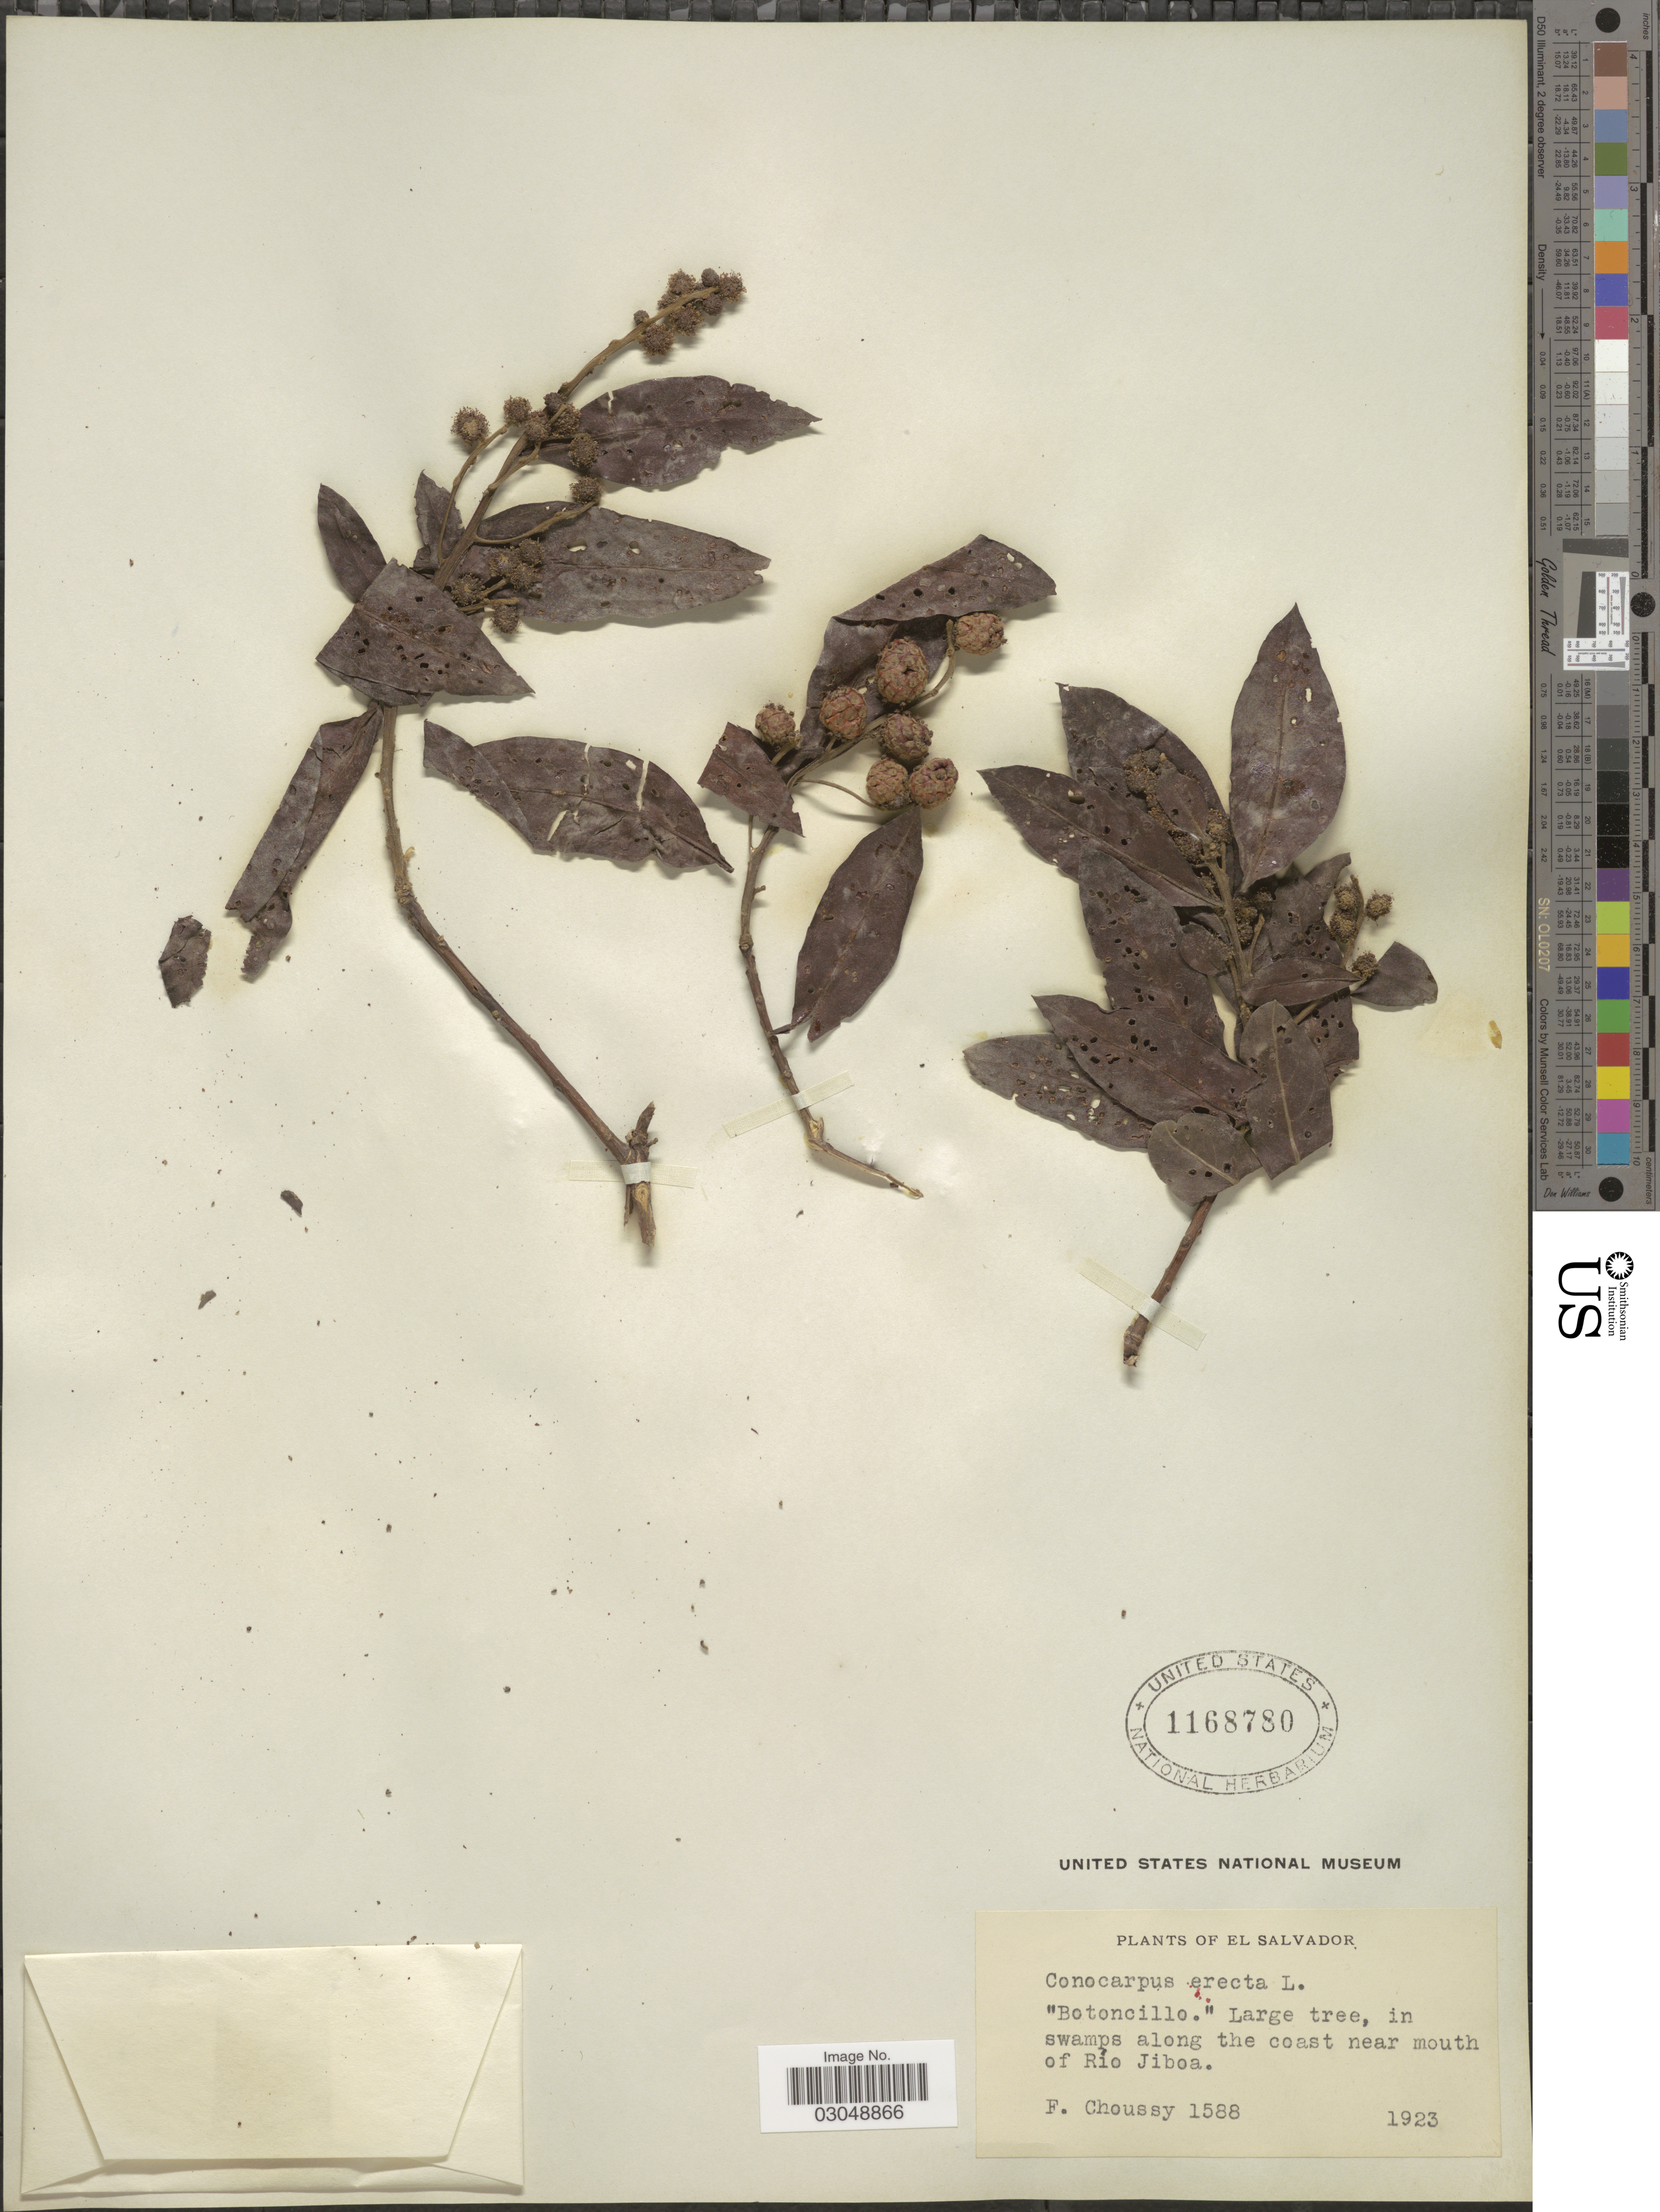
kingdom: Plantae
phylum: Tracheophyta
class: Magnoliopsida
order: Myrtales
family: Combretaceae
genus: Conocarpus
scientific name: Conocarpus erectus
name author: L.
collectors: F. Choussy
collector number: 1588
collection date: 1923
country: El Salvador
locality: In swamps along the coast near mouth of Río Jiboa.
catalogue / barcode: US 1168780